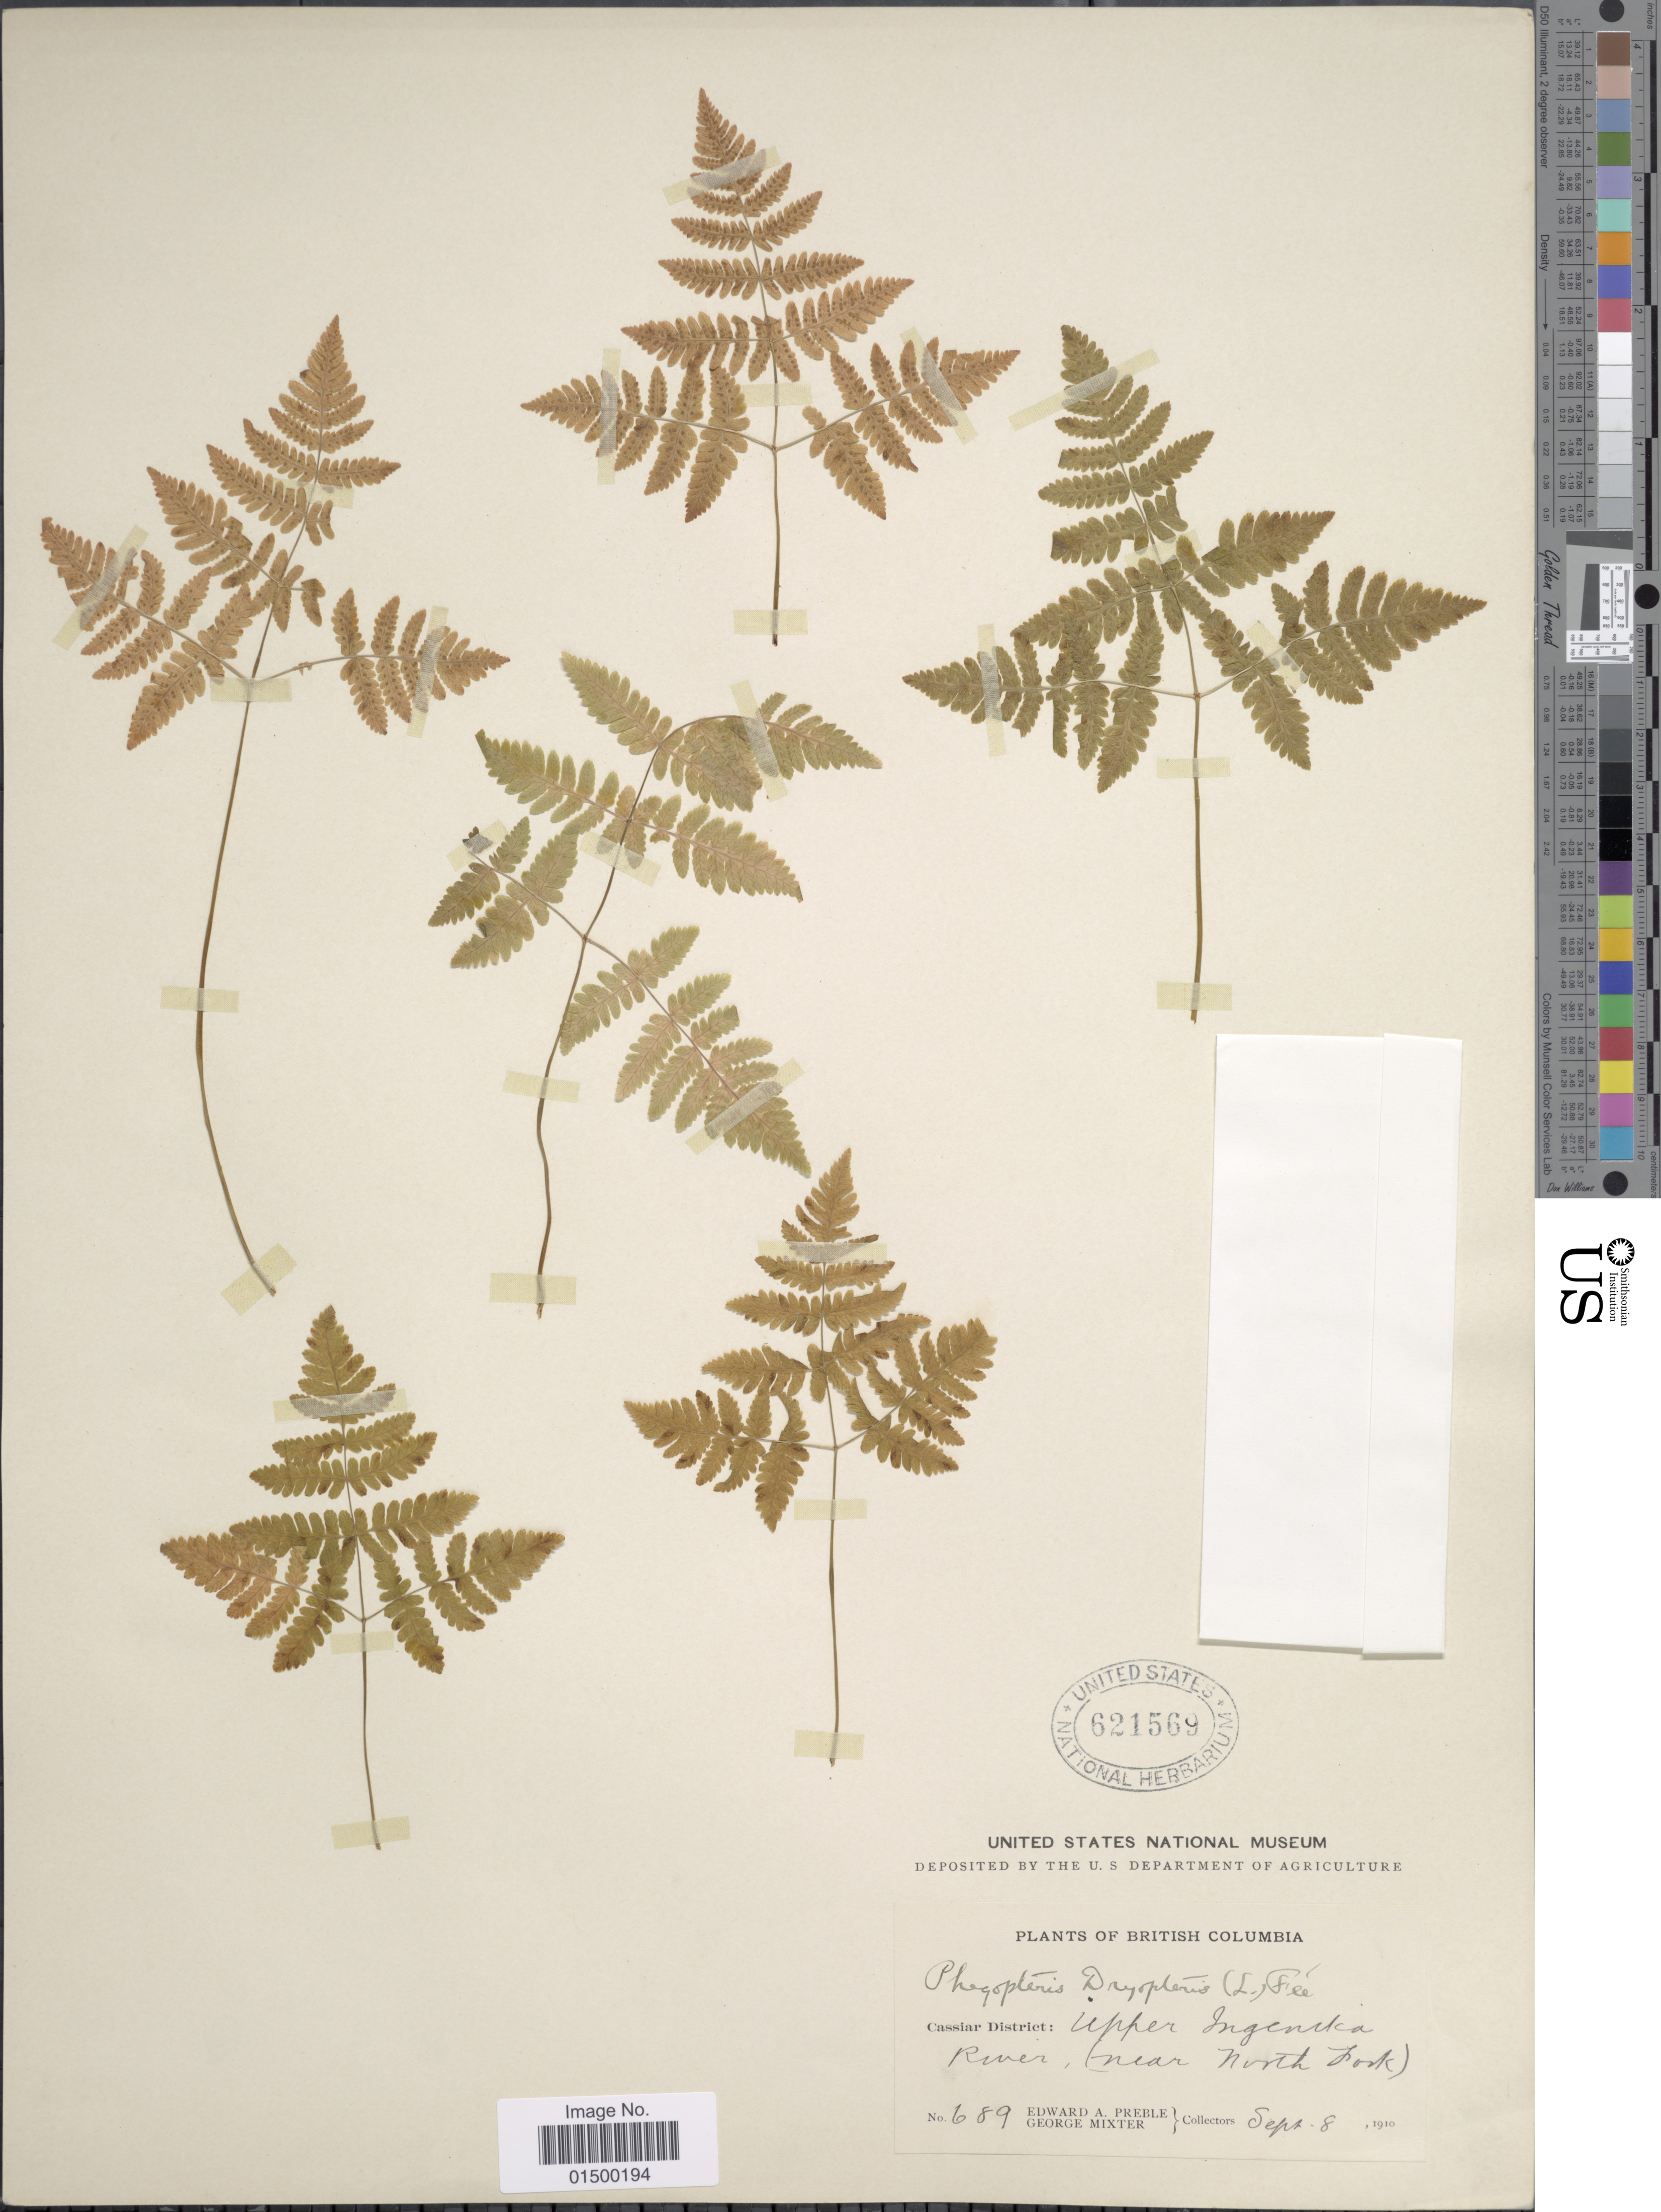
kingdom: Plantae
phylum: Tracheophyta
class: Polypodiopsida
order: Polypodiales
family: Cystopteridaceae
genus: Gymnocarpium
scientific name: Gymnocarpium disjunctum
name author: (Rupr.) Ching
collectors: A. Preble & G. Mixter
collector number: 689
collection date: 1910-09-08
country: Canada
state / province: British Columbia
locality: Cassiar District: Upper Ingenika River, (near North Fork).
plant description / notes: Precise locality edit: Corrected "South Park" to "North Fork".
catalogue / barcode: US 621569